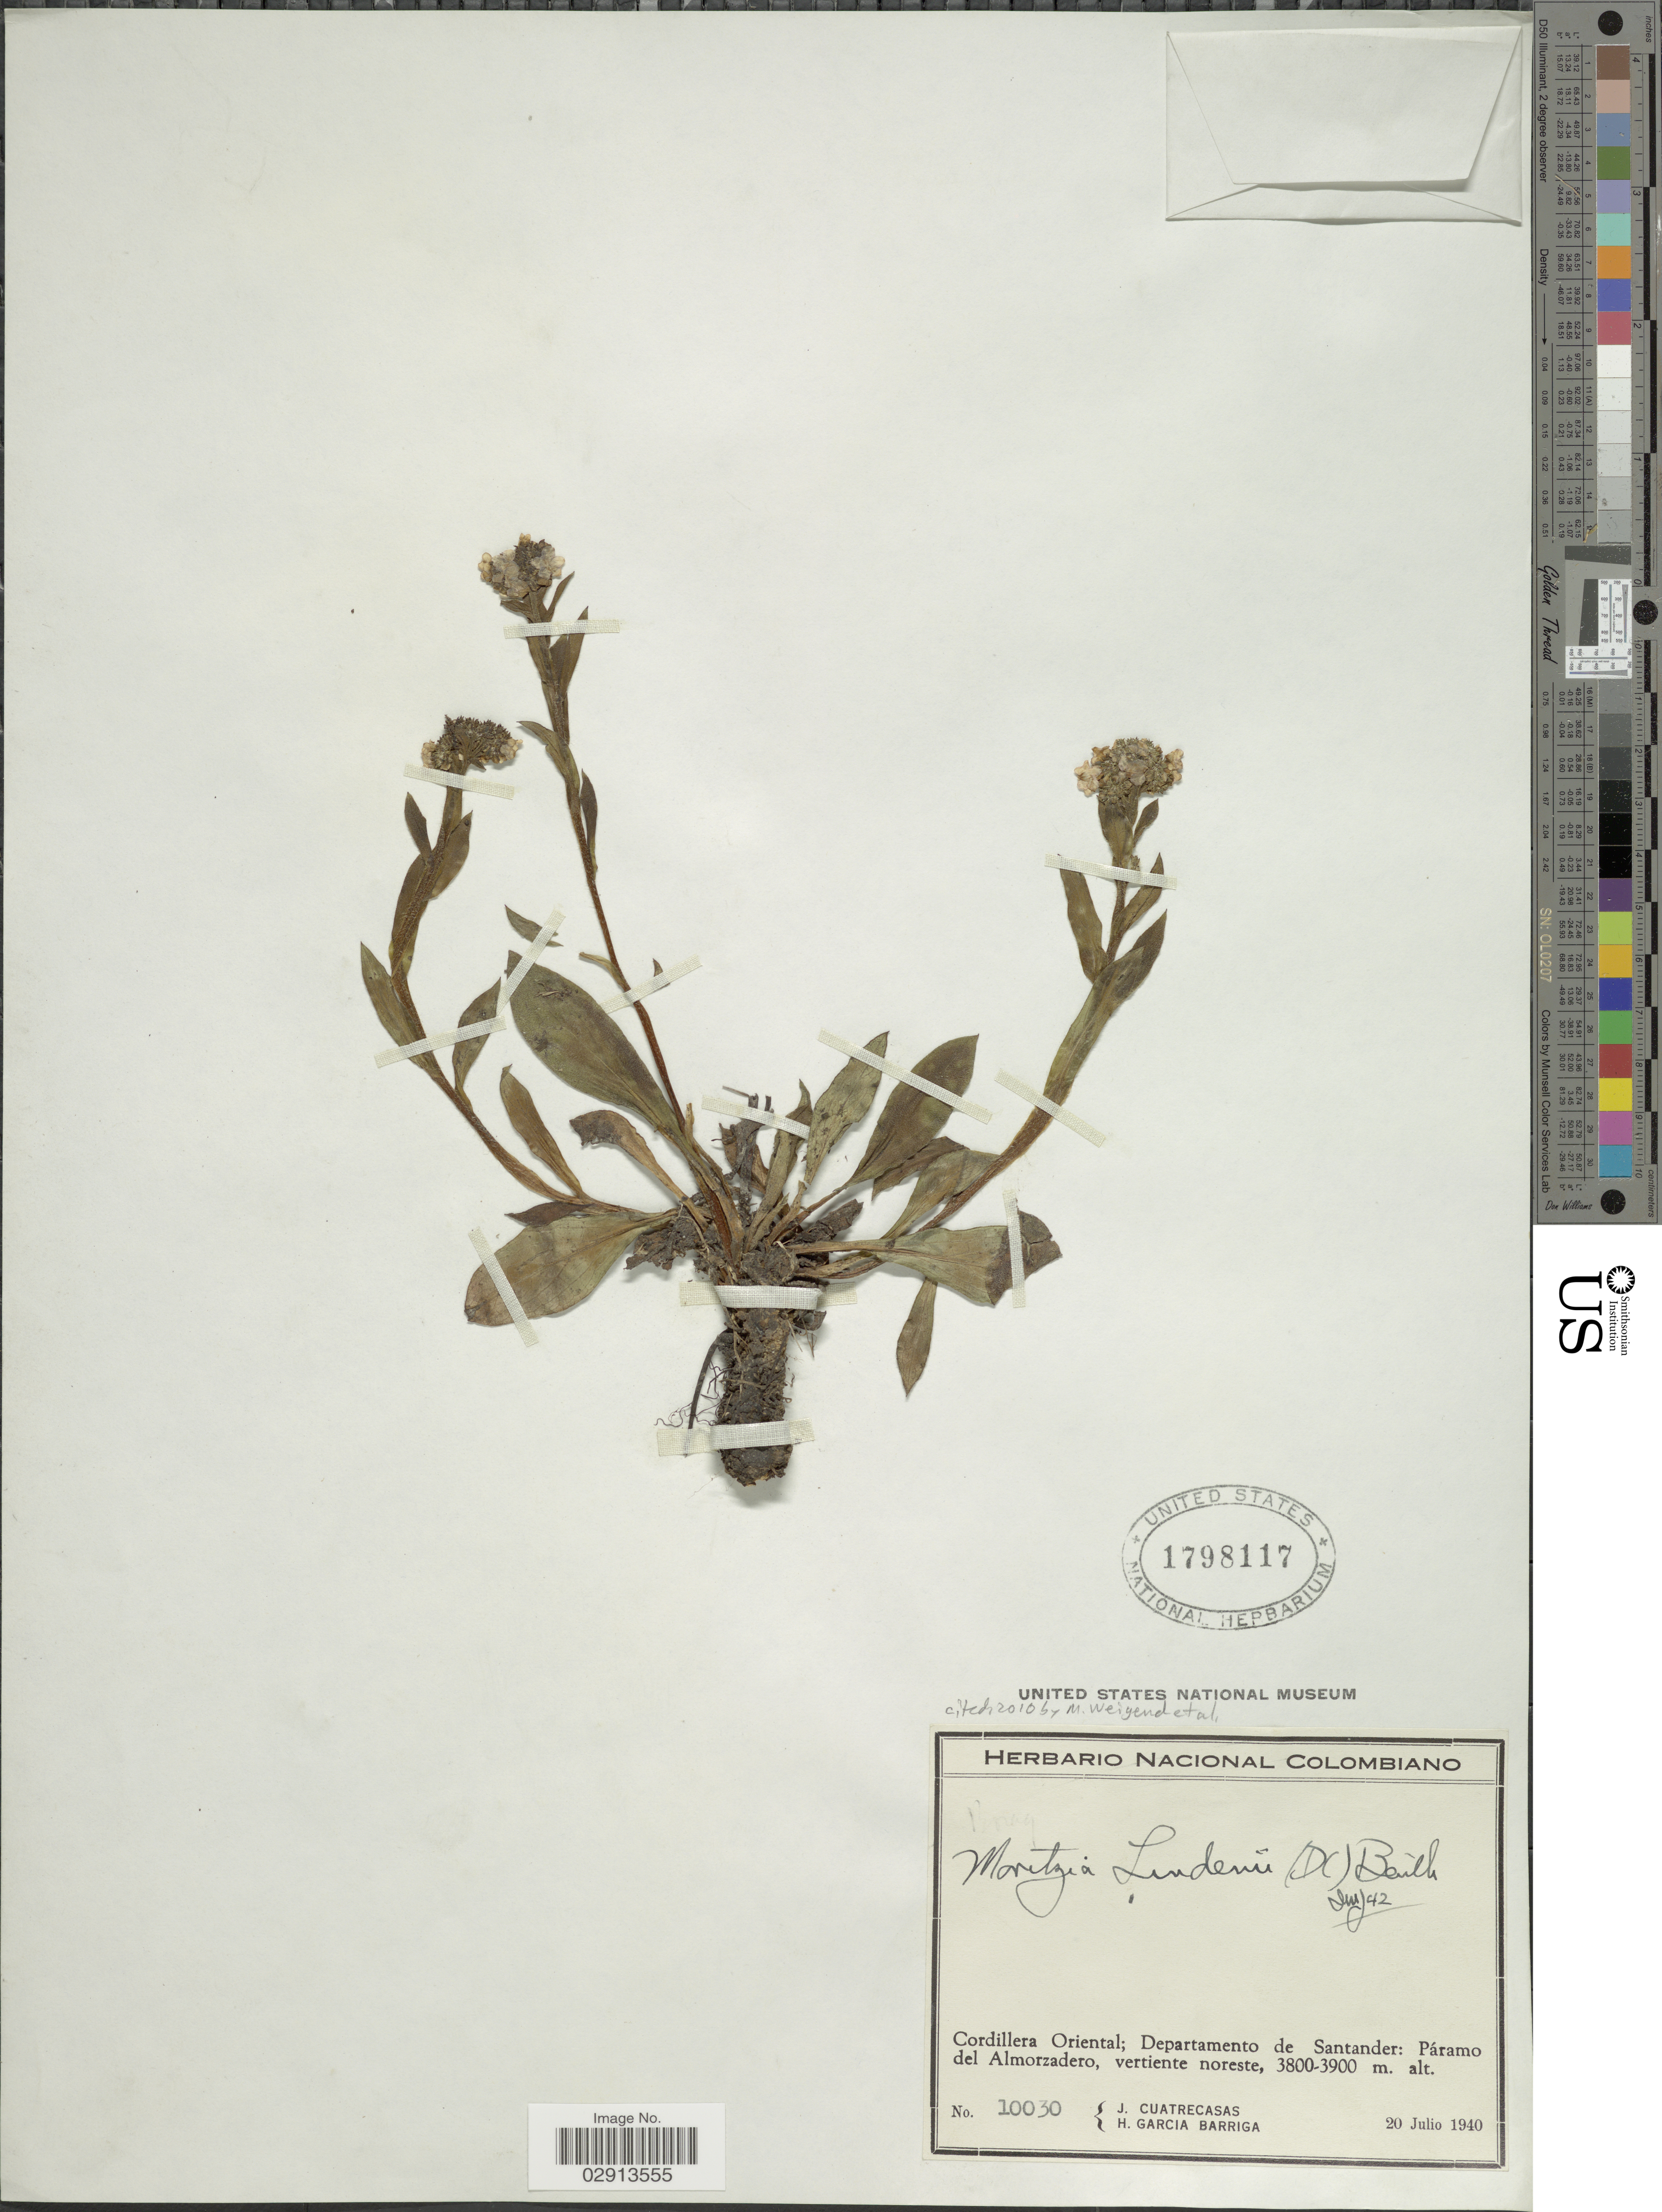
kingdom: Plantae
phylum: Tracheophyta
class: Magnoliopsida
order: Boraginales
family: Boraginaceae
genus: Moritzia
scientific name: Moritzia lindenii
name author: (DC.) Benth.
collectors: J. Cuatrecasas & H. García Barriga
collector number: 10030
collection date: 1940-07-20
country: Colombia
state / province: Santander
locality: Cordillera Oriental; Departamento de Santander: Páramo del Almorzadero, vertiente noreste.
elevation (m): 3800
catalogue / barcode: US 1798117